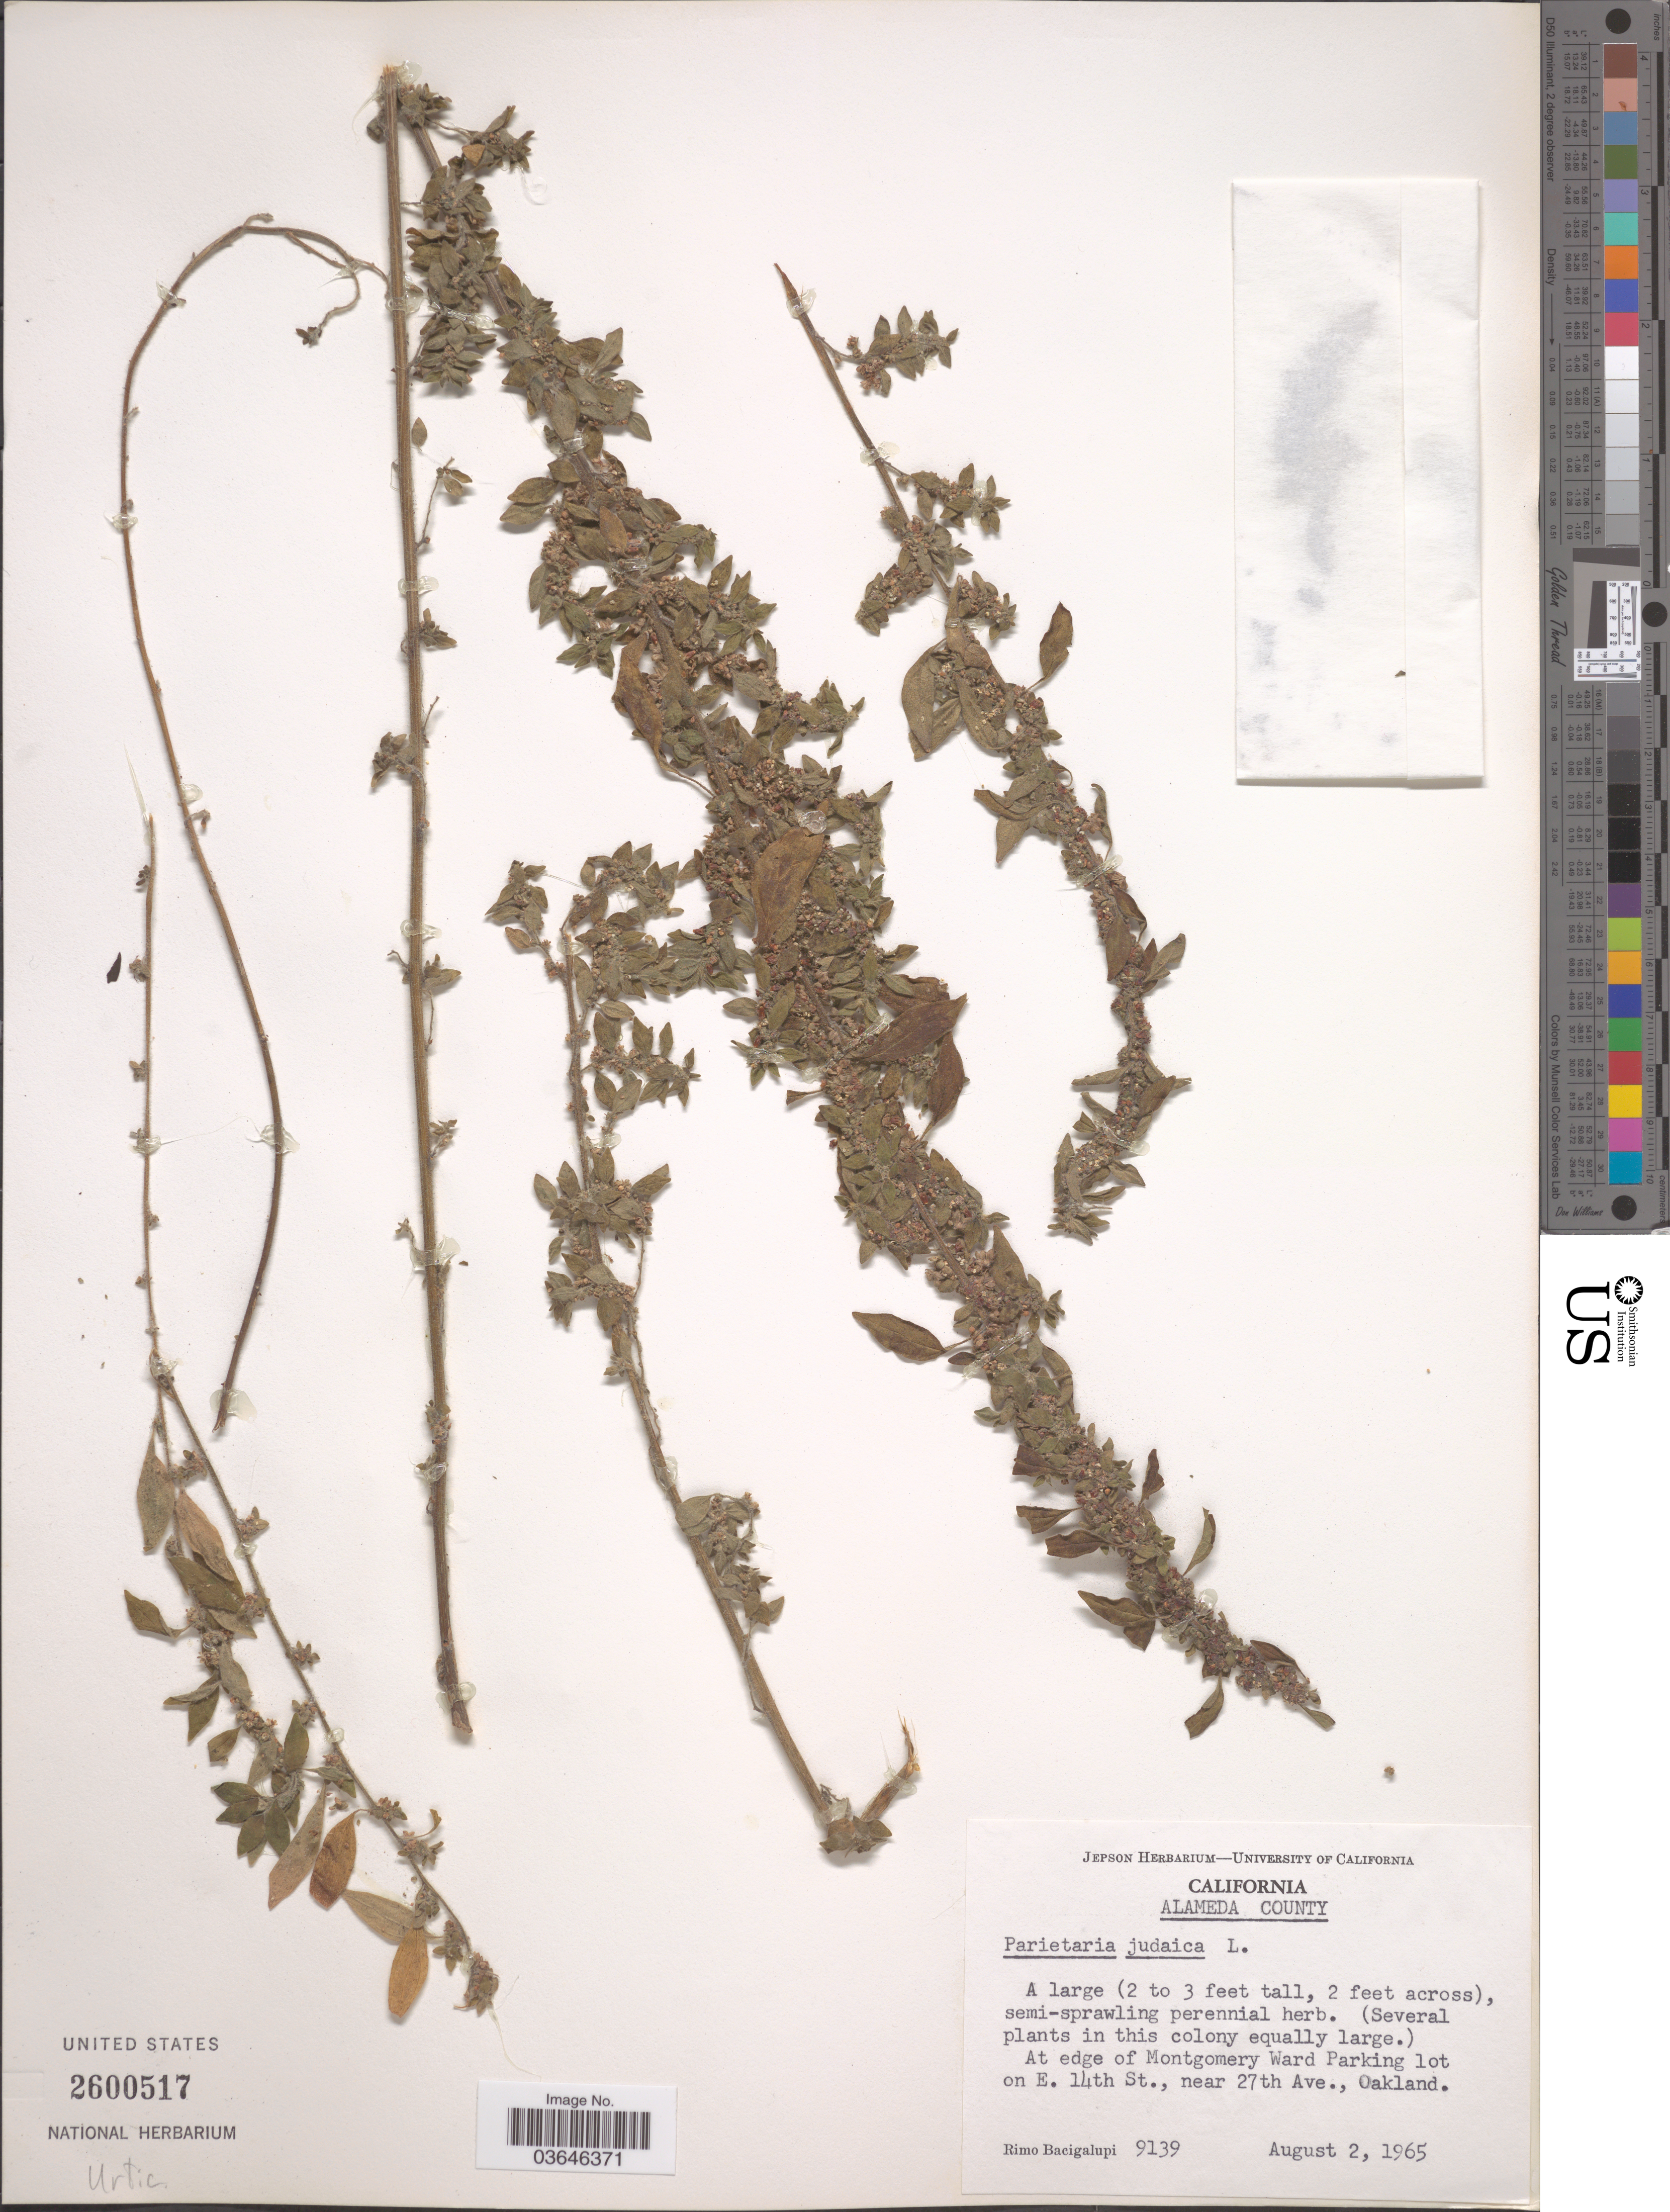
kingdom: Plantae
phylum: Tracheophyta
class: Magnoliopsida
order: Rosales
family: Urticaceae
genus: Parietaria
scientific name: Parietaria judaica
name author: L.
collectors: R. Bacigalupi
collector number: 9139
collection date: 1965-08-02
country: United States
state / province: California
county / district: Alameda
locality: Alameda County. At edge of Montgomery Ward Parking lot on E. 14th St., near 27th Ave., Oakland.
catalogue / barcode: US 2600517